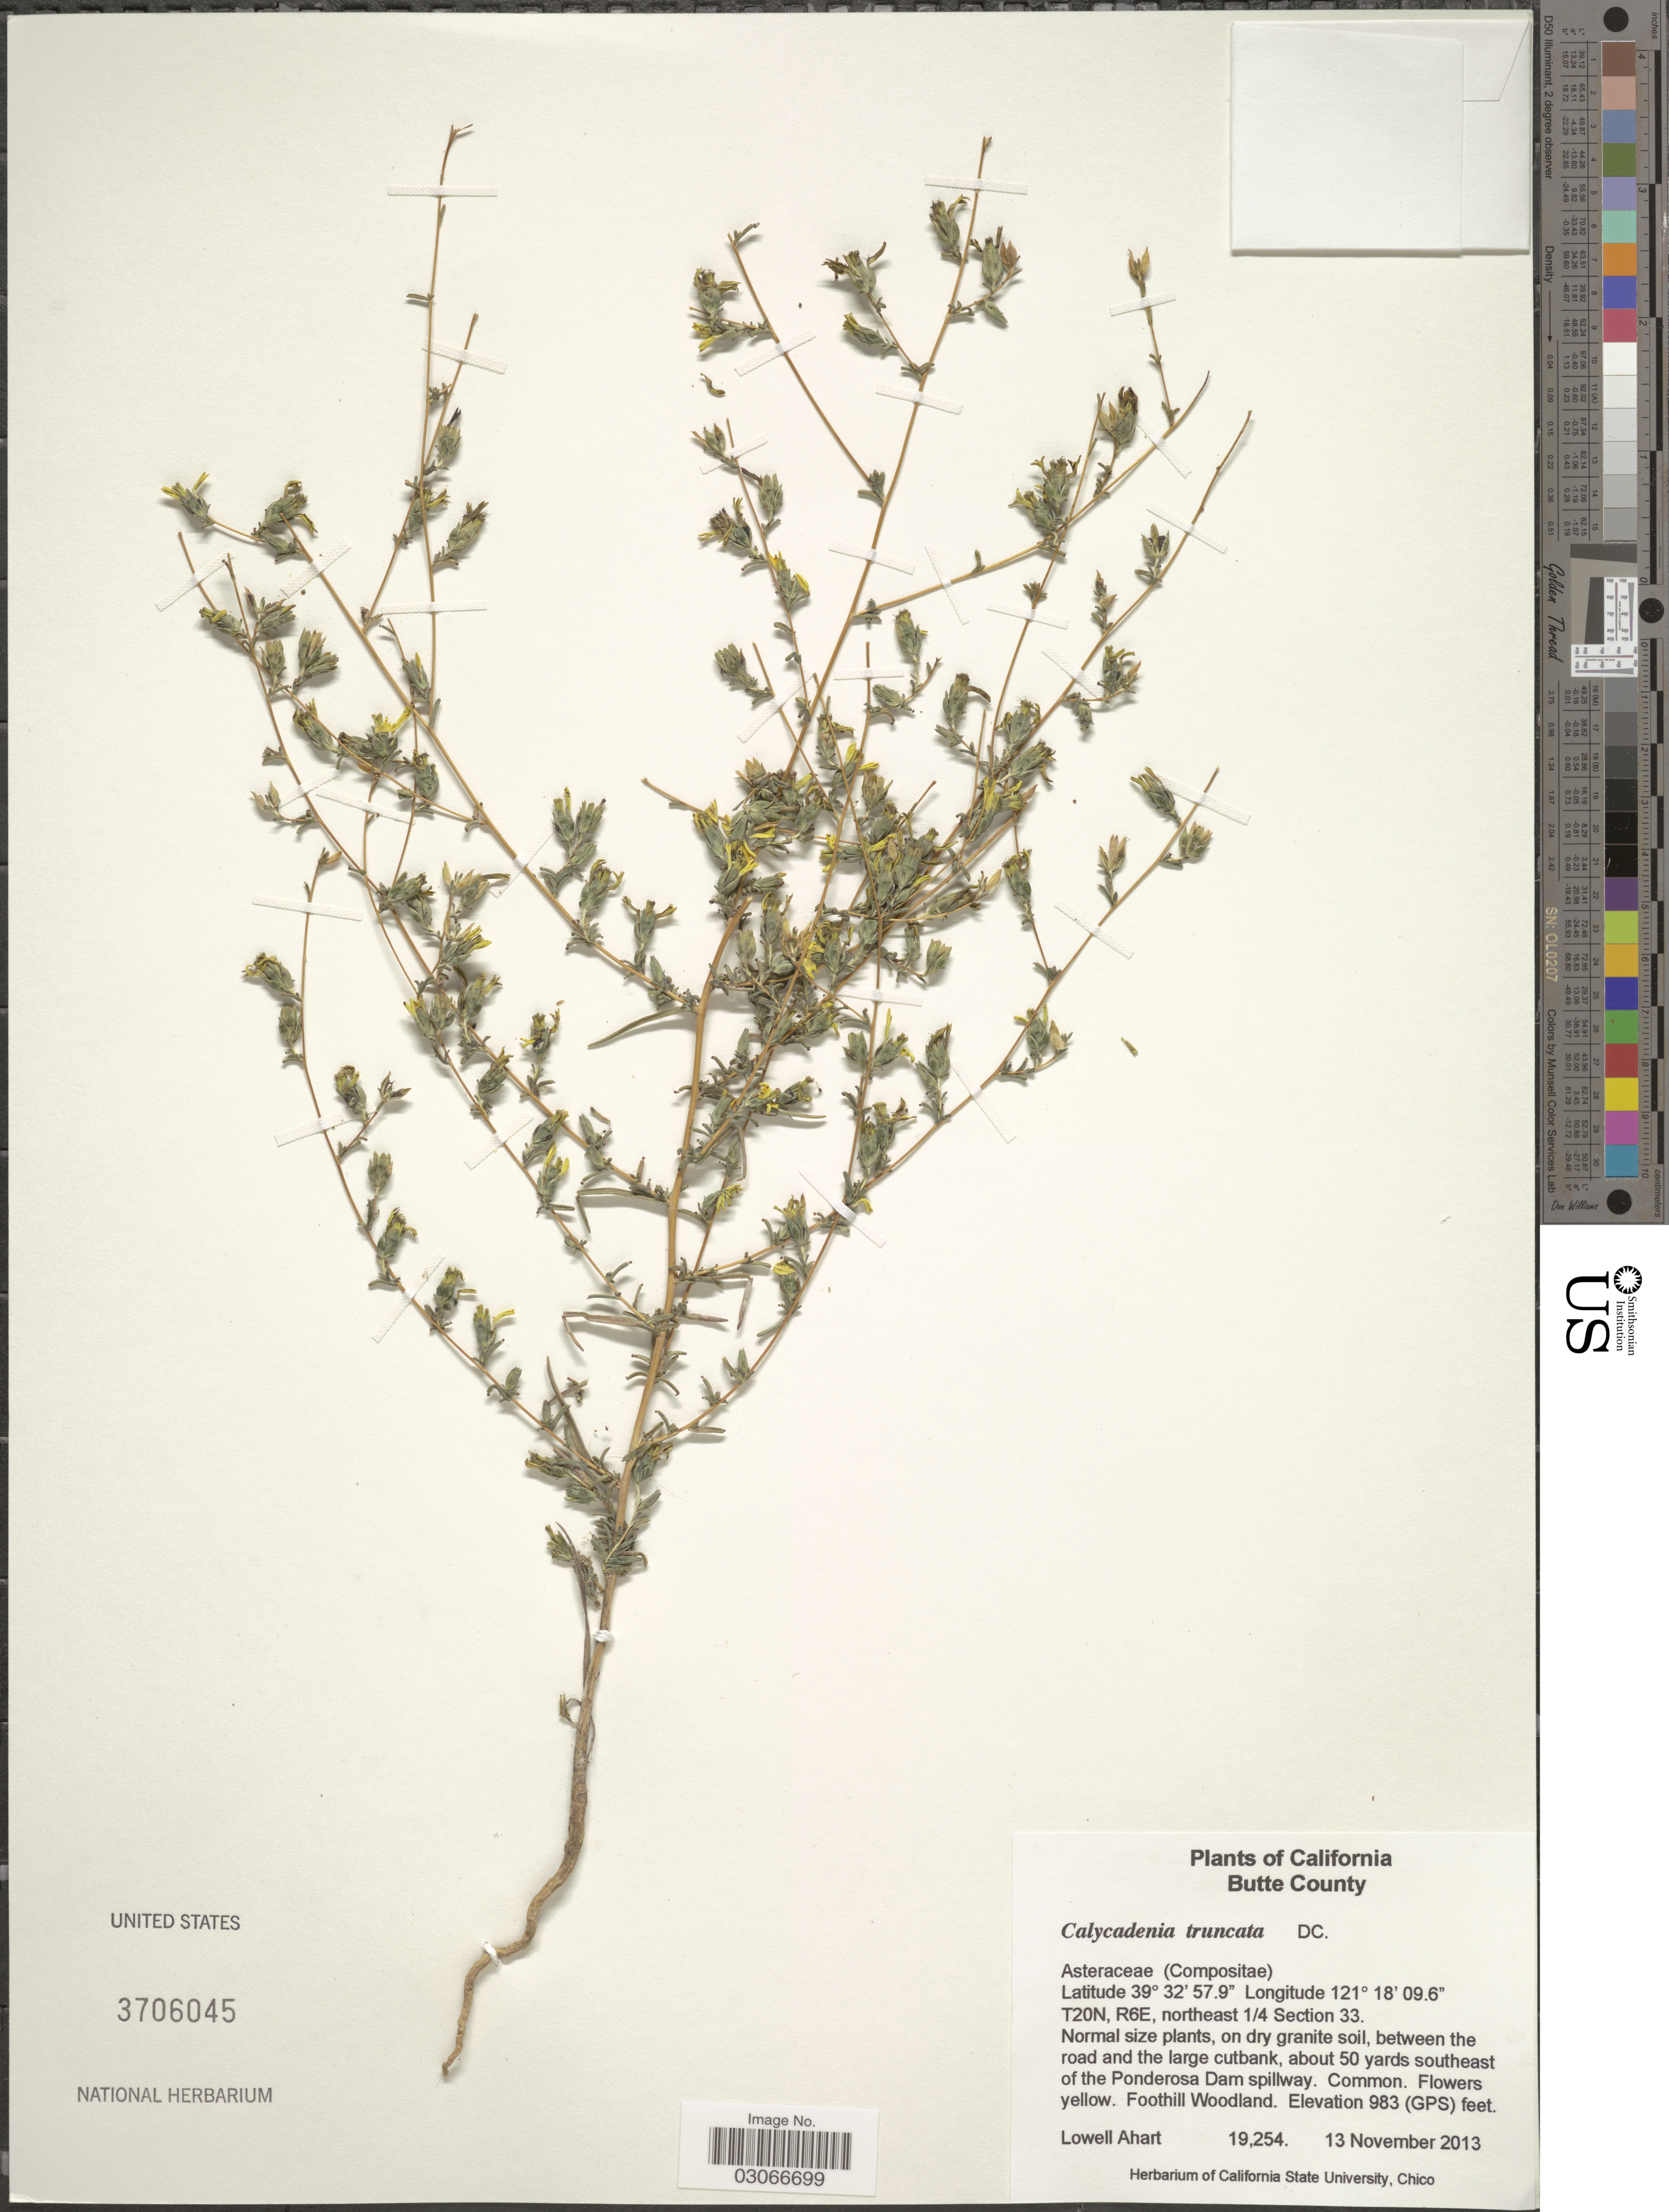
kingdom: Plantae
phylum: Tracheophyta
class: Magnoliopsida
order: Asterales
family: Asteraceae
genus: Calycadenia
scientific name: Calycadenia truncata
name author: DC.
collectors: L. Ahart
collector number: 19254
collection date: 2013-11-13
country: United States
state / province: California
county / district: Butte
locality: Butte County. T20N, R6E, northeast 1/4 Section 33. About 50 yards southeast of the Ponderosa Dam spillway.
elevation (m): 300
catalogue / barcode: US 3706045